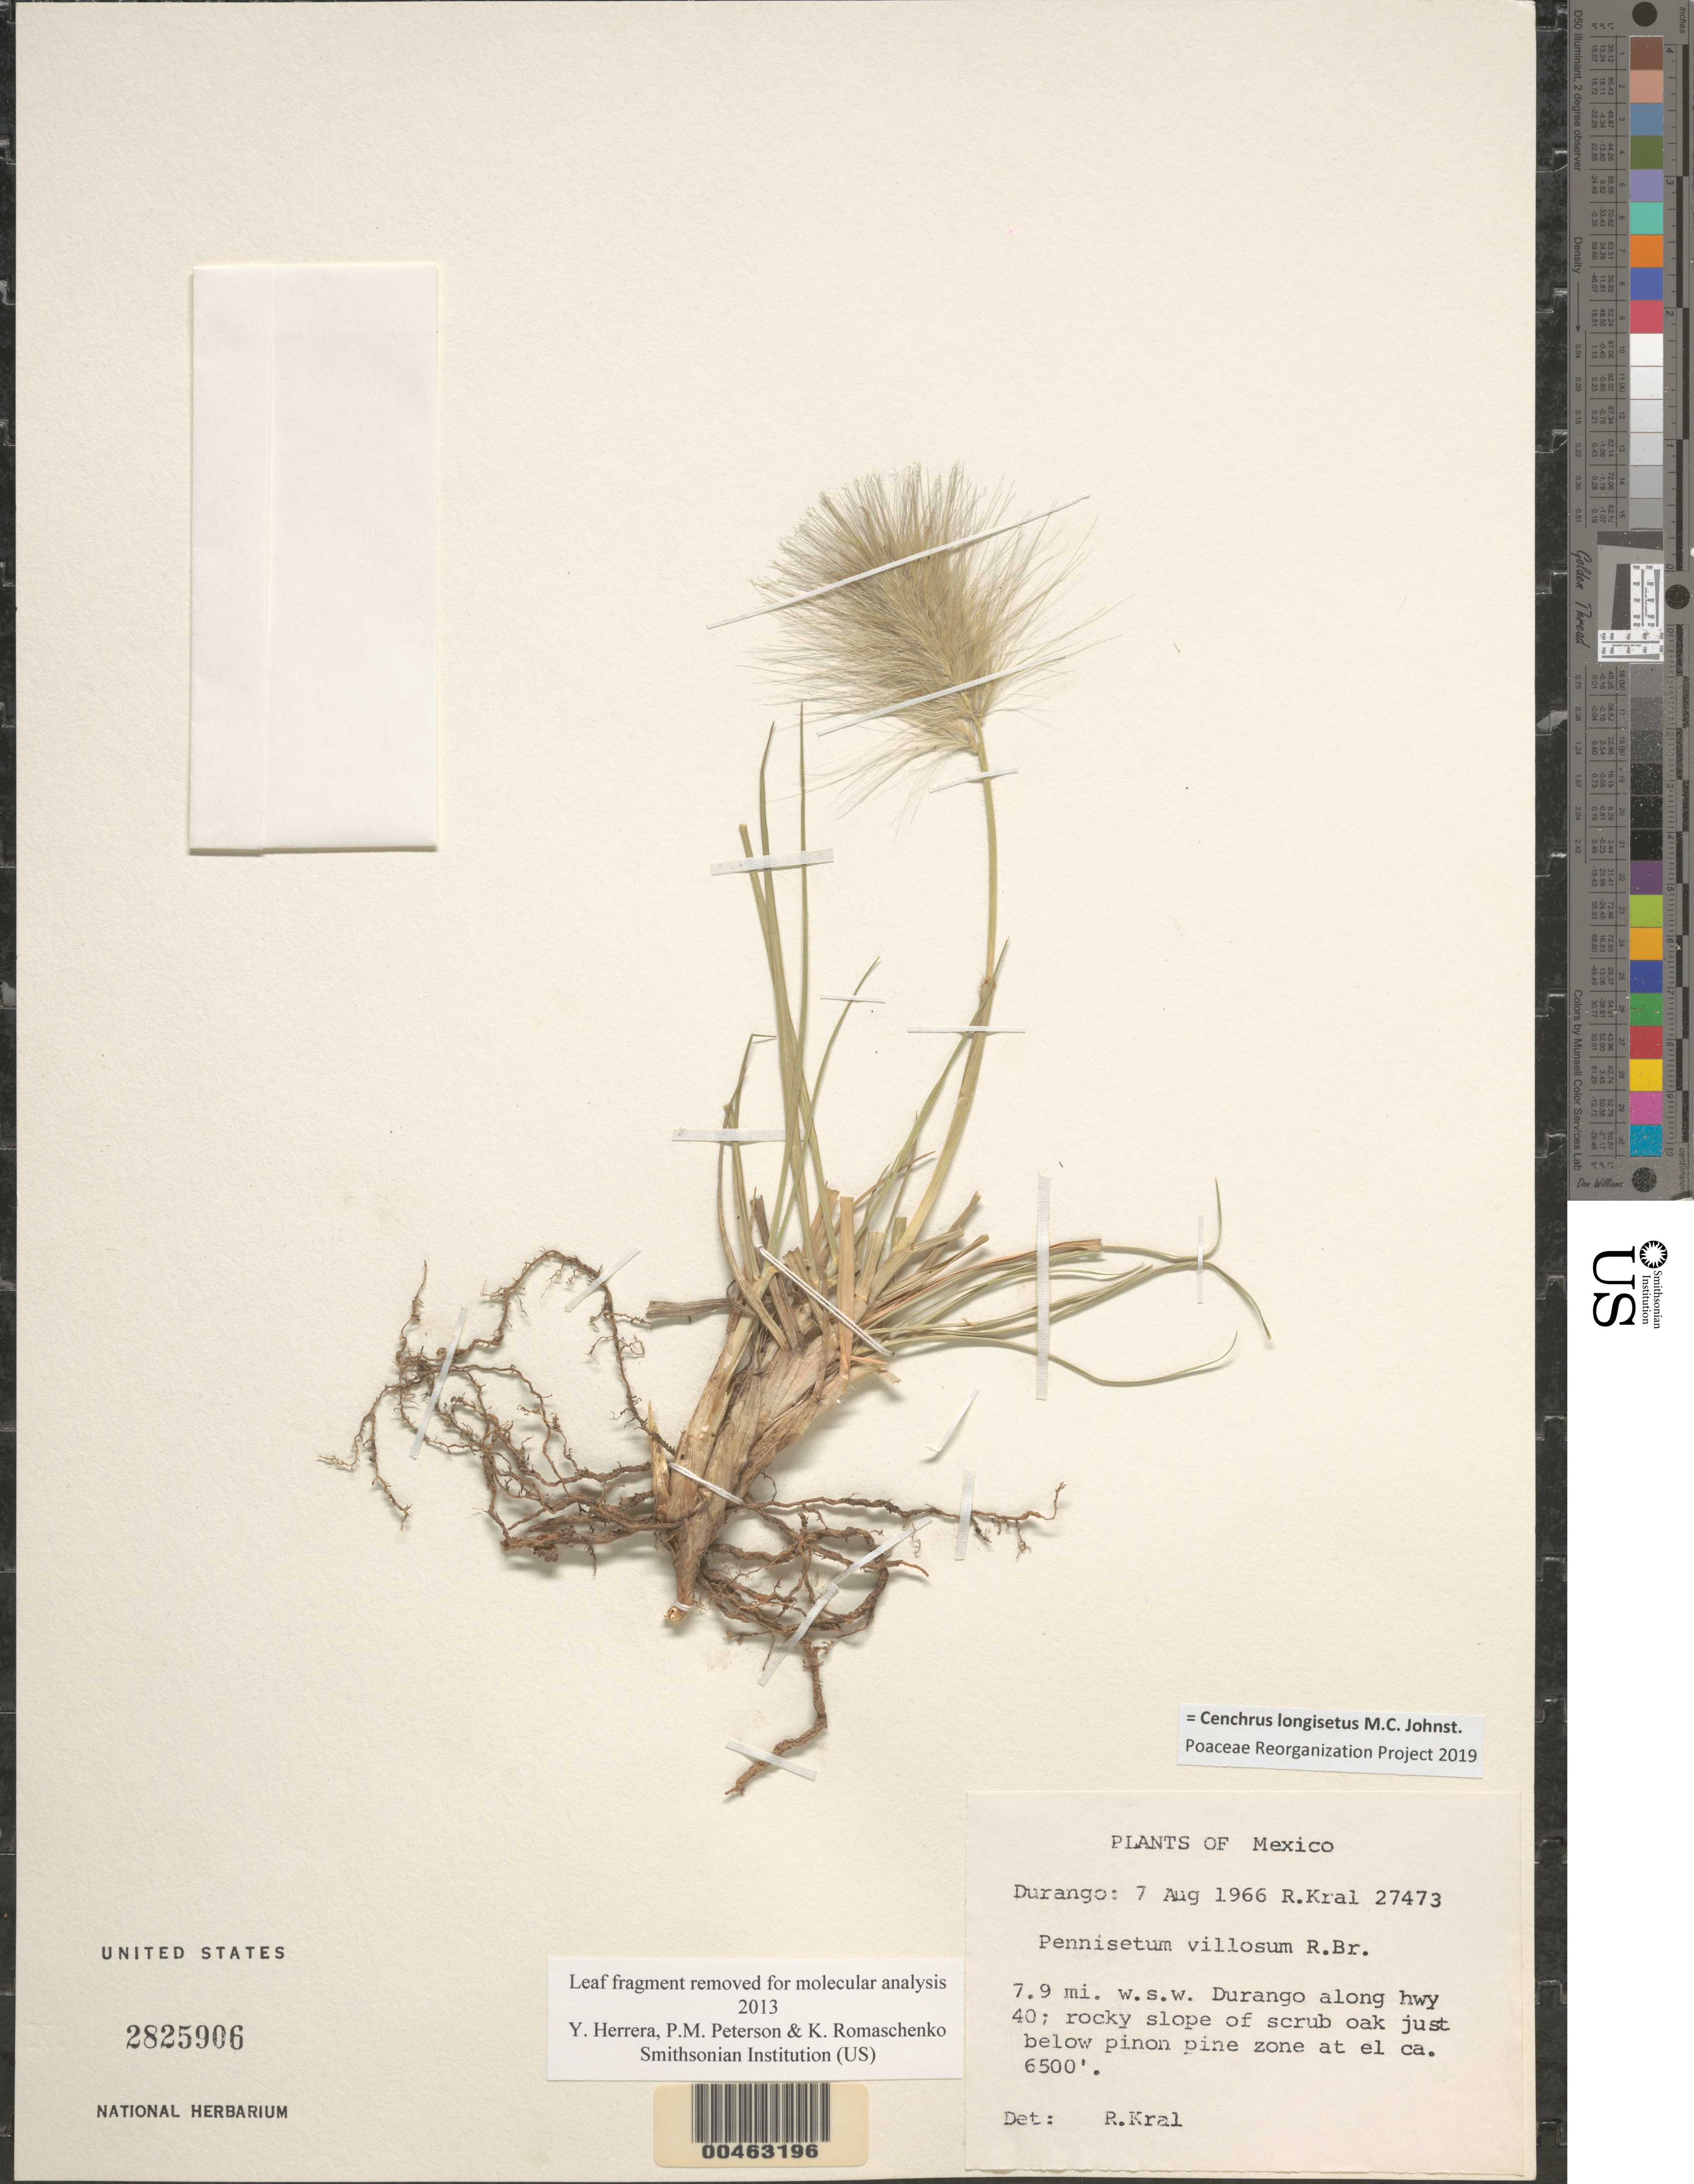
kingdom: Plantae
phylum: Tracheophyta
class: Liliopsida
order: Poales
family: Poaceae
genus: Cenchrus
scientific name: Cenchrus longisetus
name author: M.C. Johnst.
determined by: Poaceae Reorganization Project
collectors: R. Kral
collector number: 27473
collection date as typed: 7 Aug 1966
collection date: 1966-08-07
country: Mexico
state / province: Durango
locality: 7.9 mi WSW Durango along hwy 40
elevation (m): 1981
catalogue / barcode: US 2825906